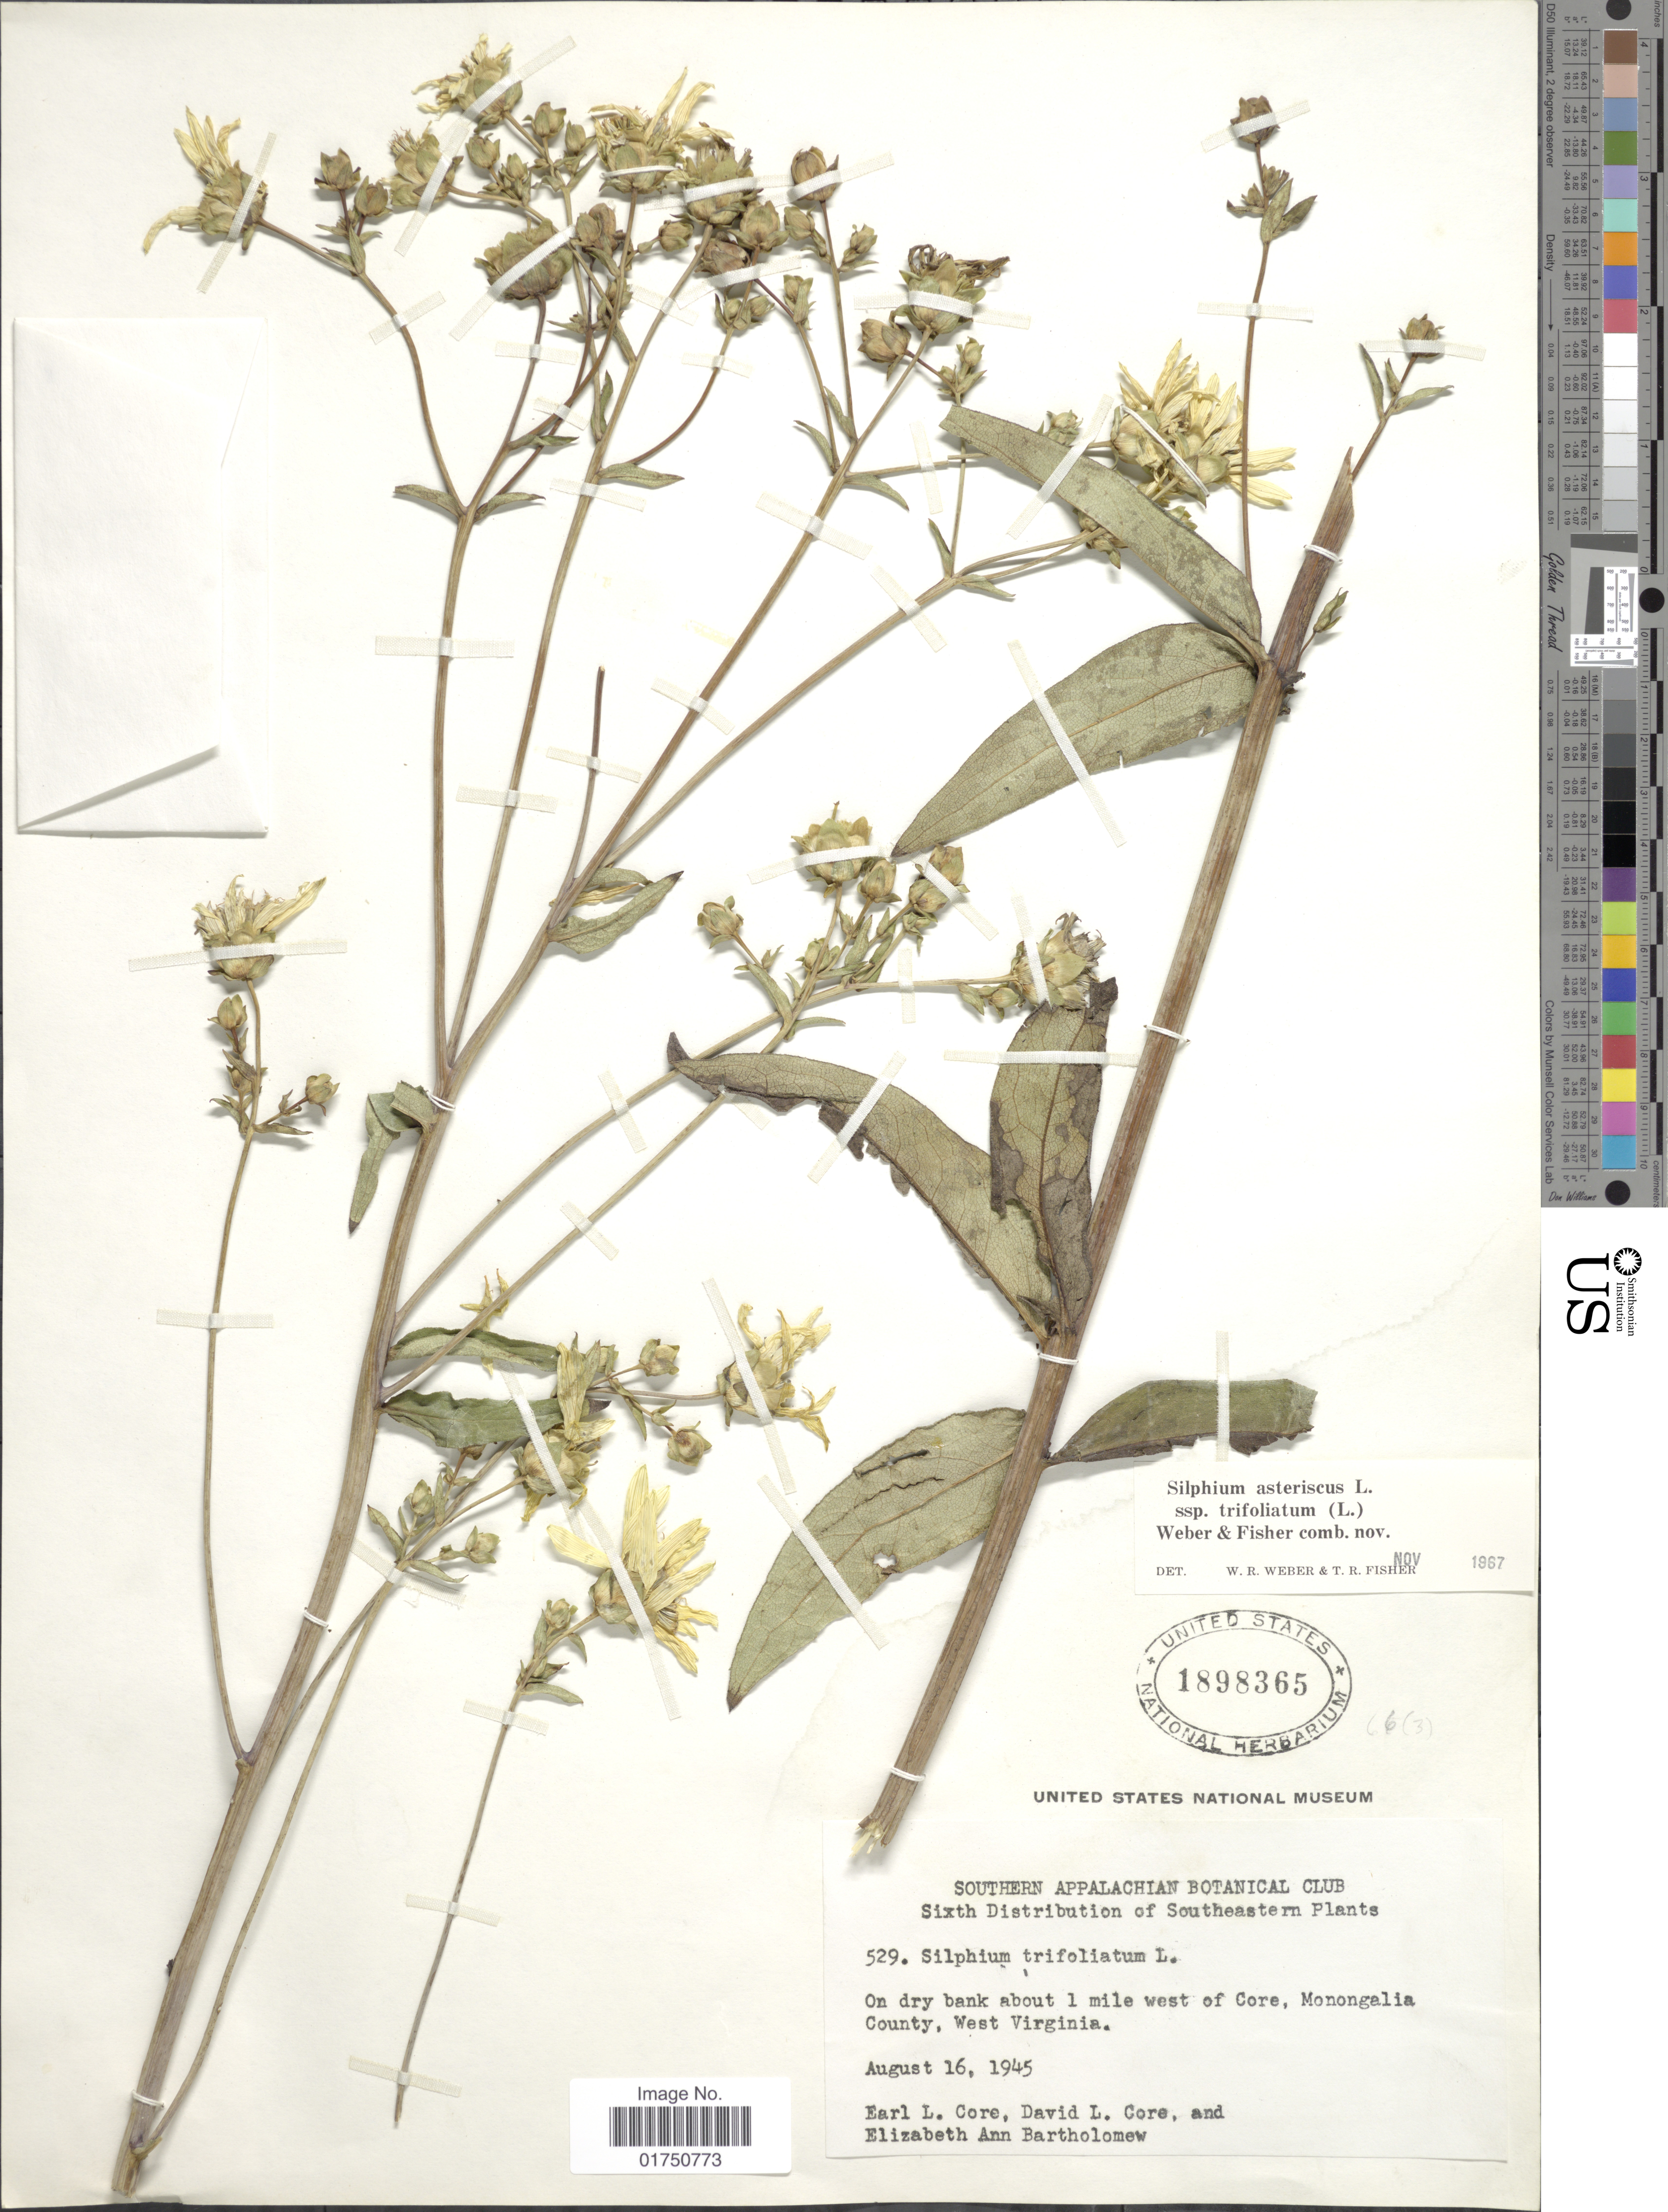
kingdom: Plantae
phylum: Tracheophyta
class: Magnoliopsida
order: Asterales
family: Asteraceae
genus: Silphium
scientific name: Silphium asteriscus var. trifoliatum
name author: (L.) Clevinger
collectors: E. L. Core, D. Core & E. Bartholomew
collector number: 529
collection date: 1945-08-16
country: United States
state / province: West Virginia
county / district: Monongalia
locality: On dry bank about 1 mile west of Core, Monongalia County, West Virginia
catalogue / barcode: US 1898365